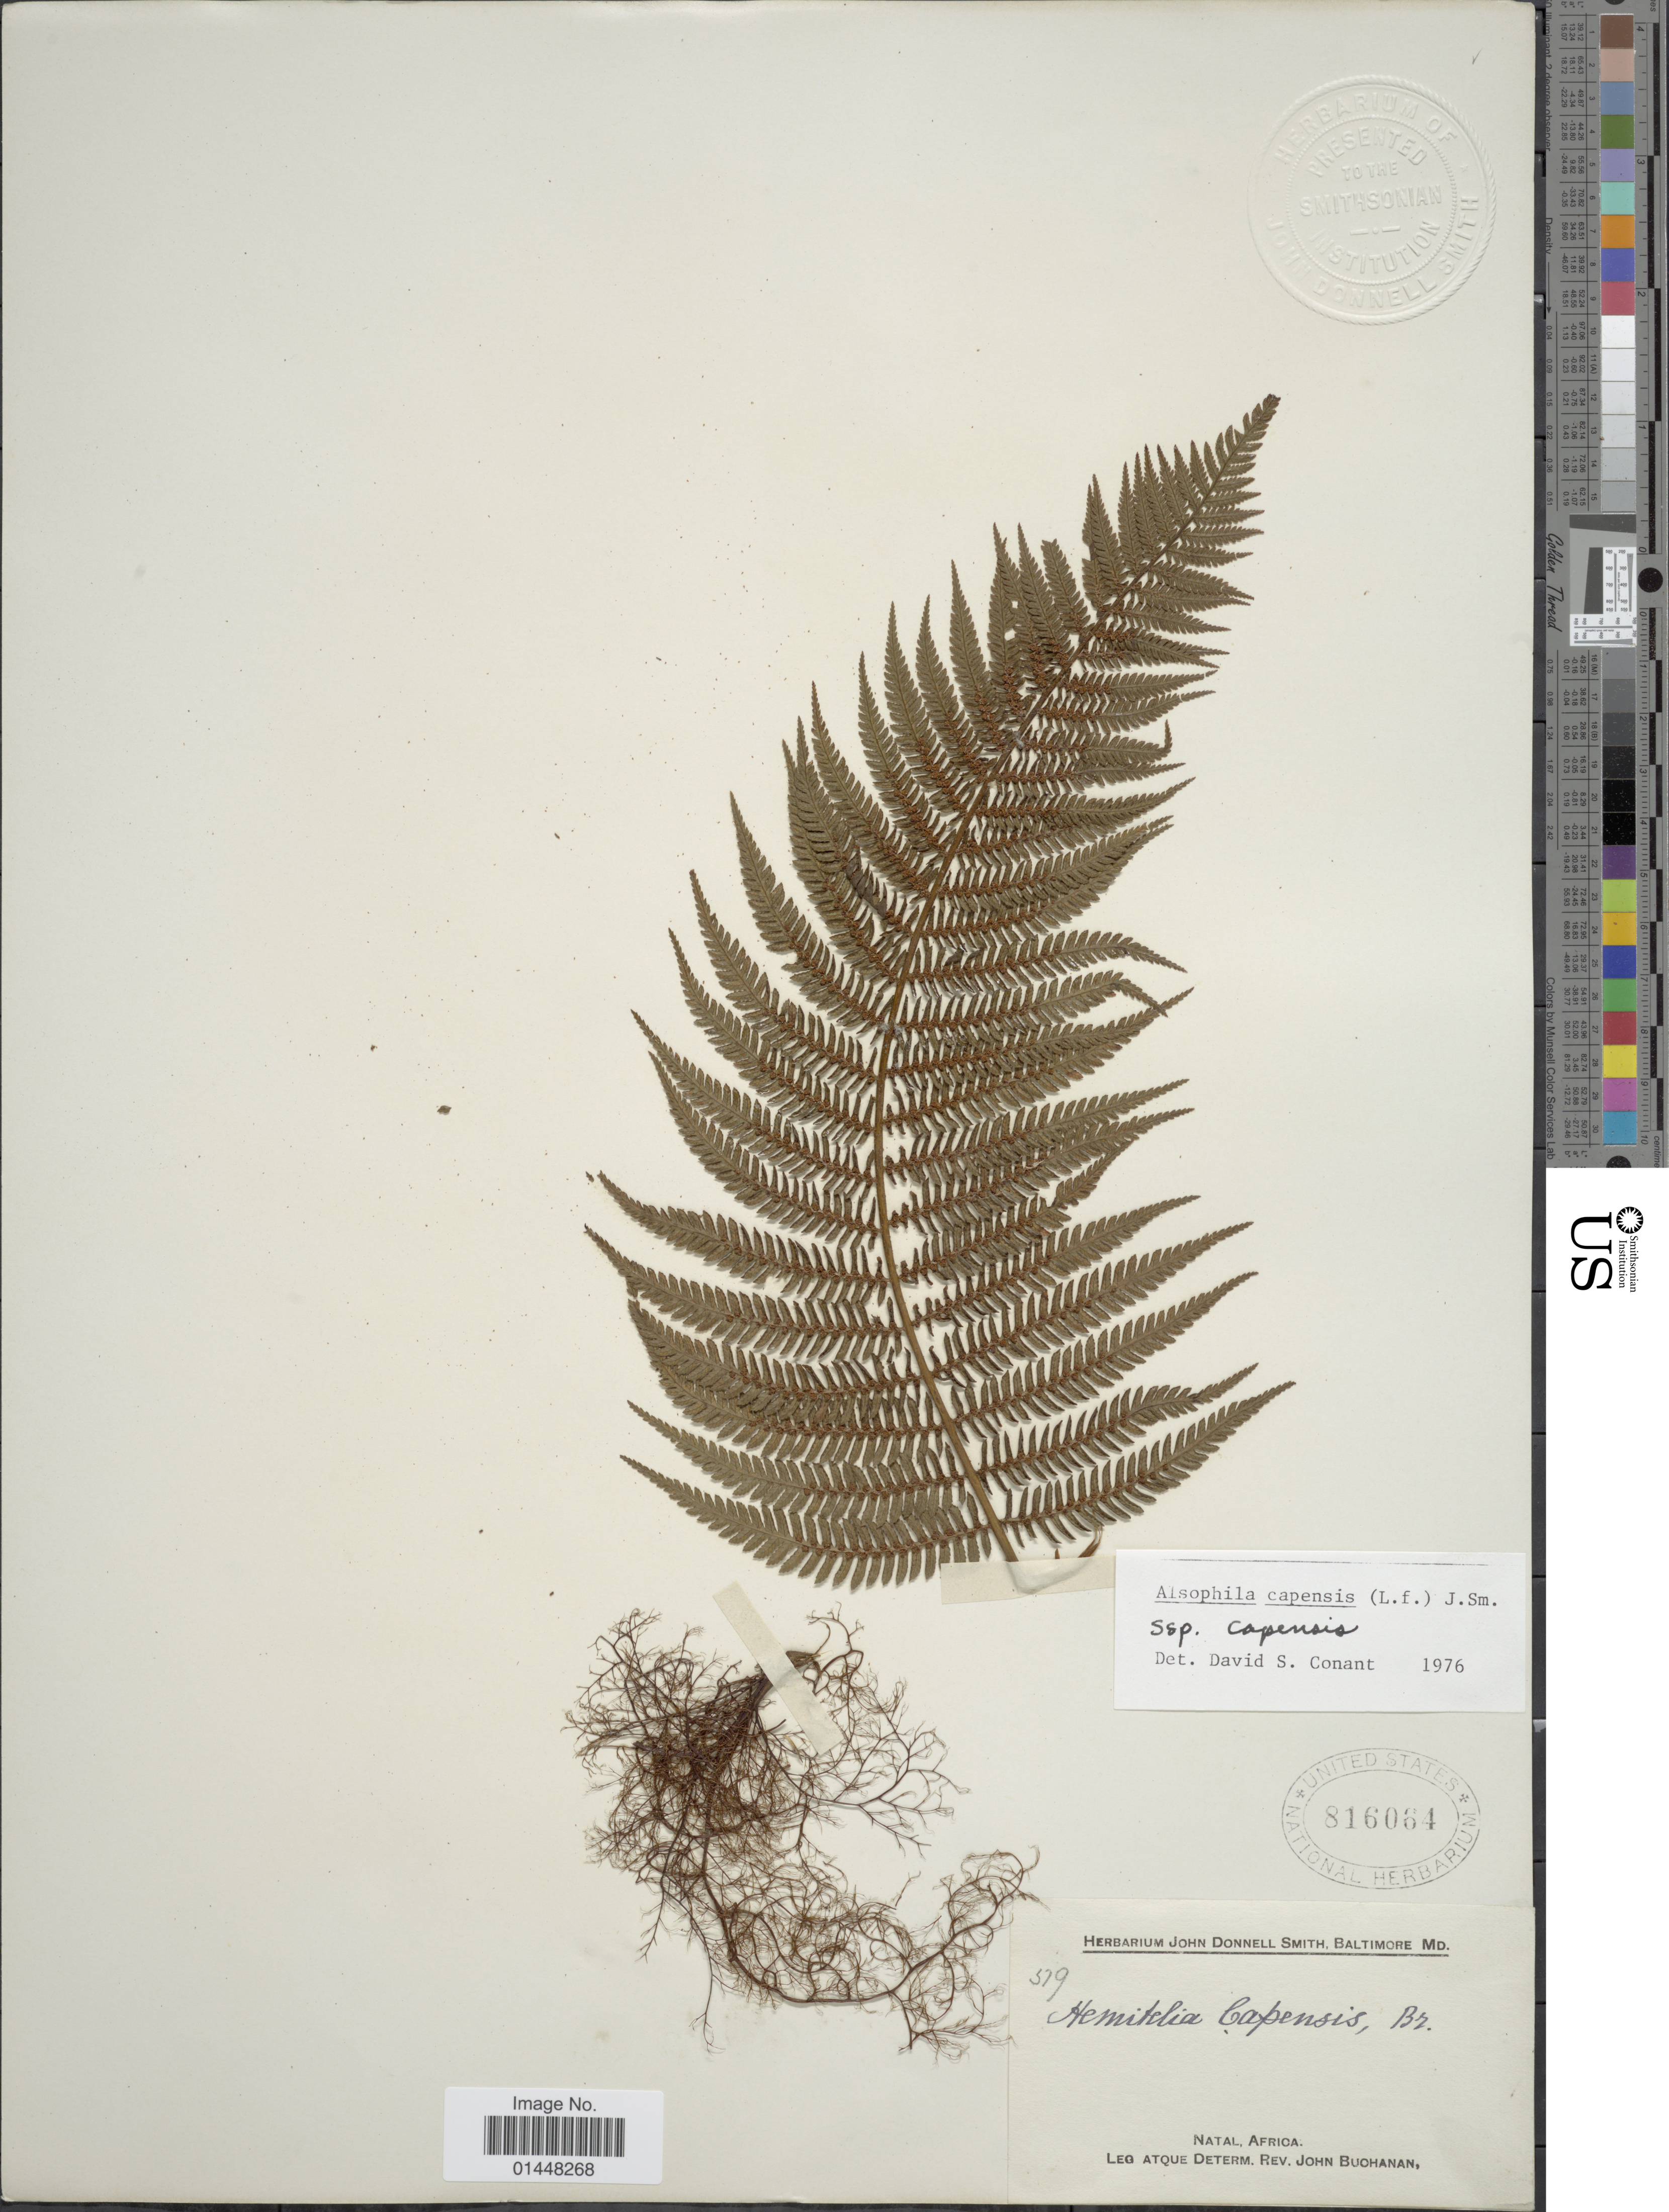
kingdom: Plantae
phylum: Tracheophyta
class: Polypodiopsida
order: Cyatheales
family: Cyatheaceae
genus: Gymnosphaera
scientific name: Gymnosphaera capensis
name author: (L. f.)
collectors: J. Buchanan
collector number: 519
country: South Africa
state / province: KwaZulu-Natal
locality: Natal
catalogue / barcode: US 816064